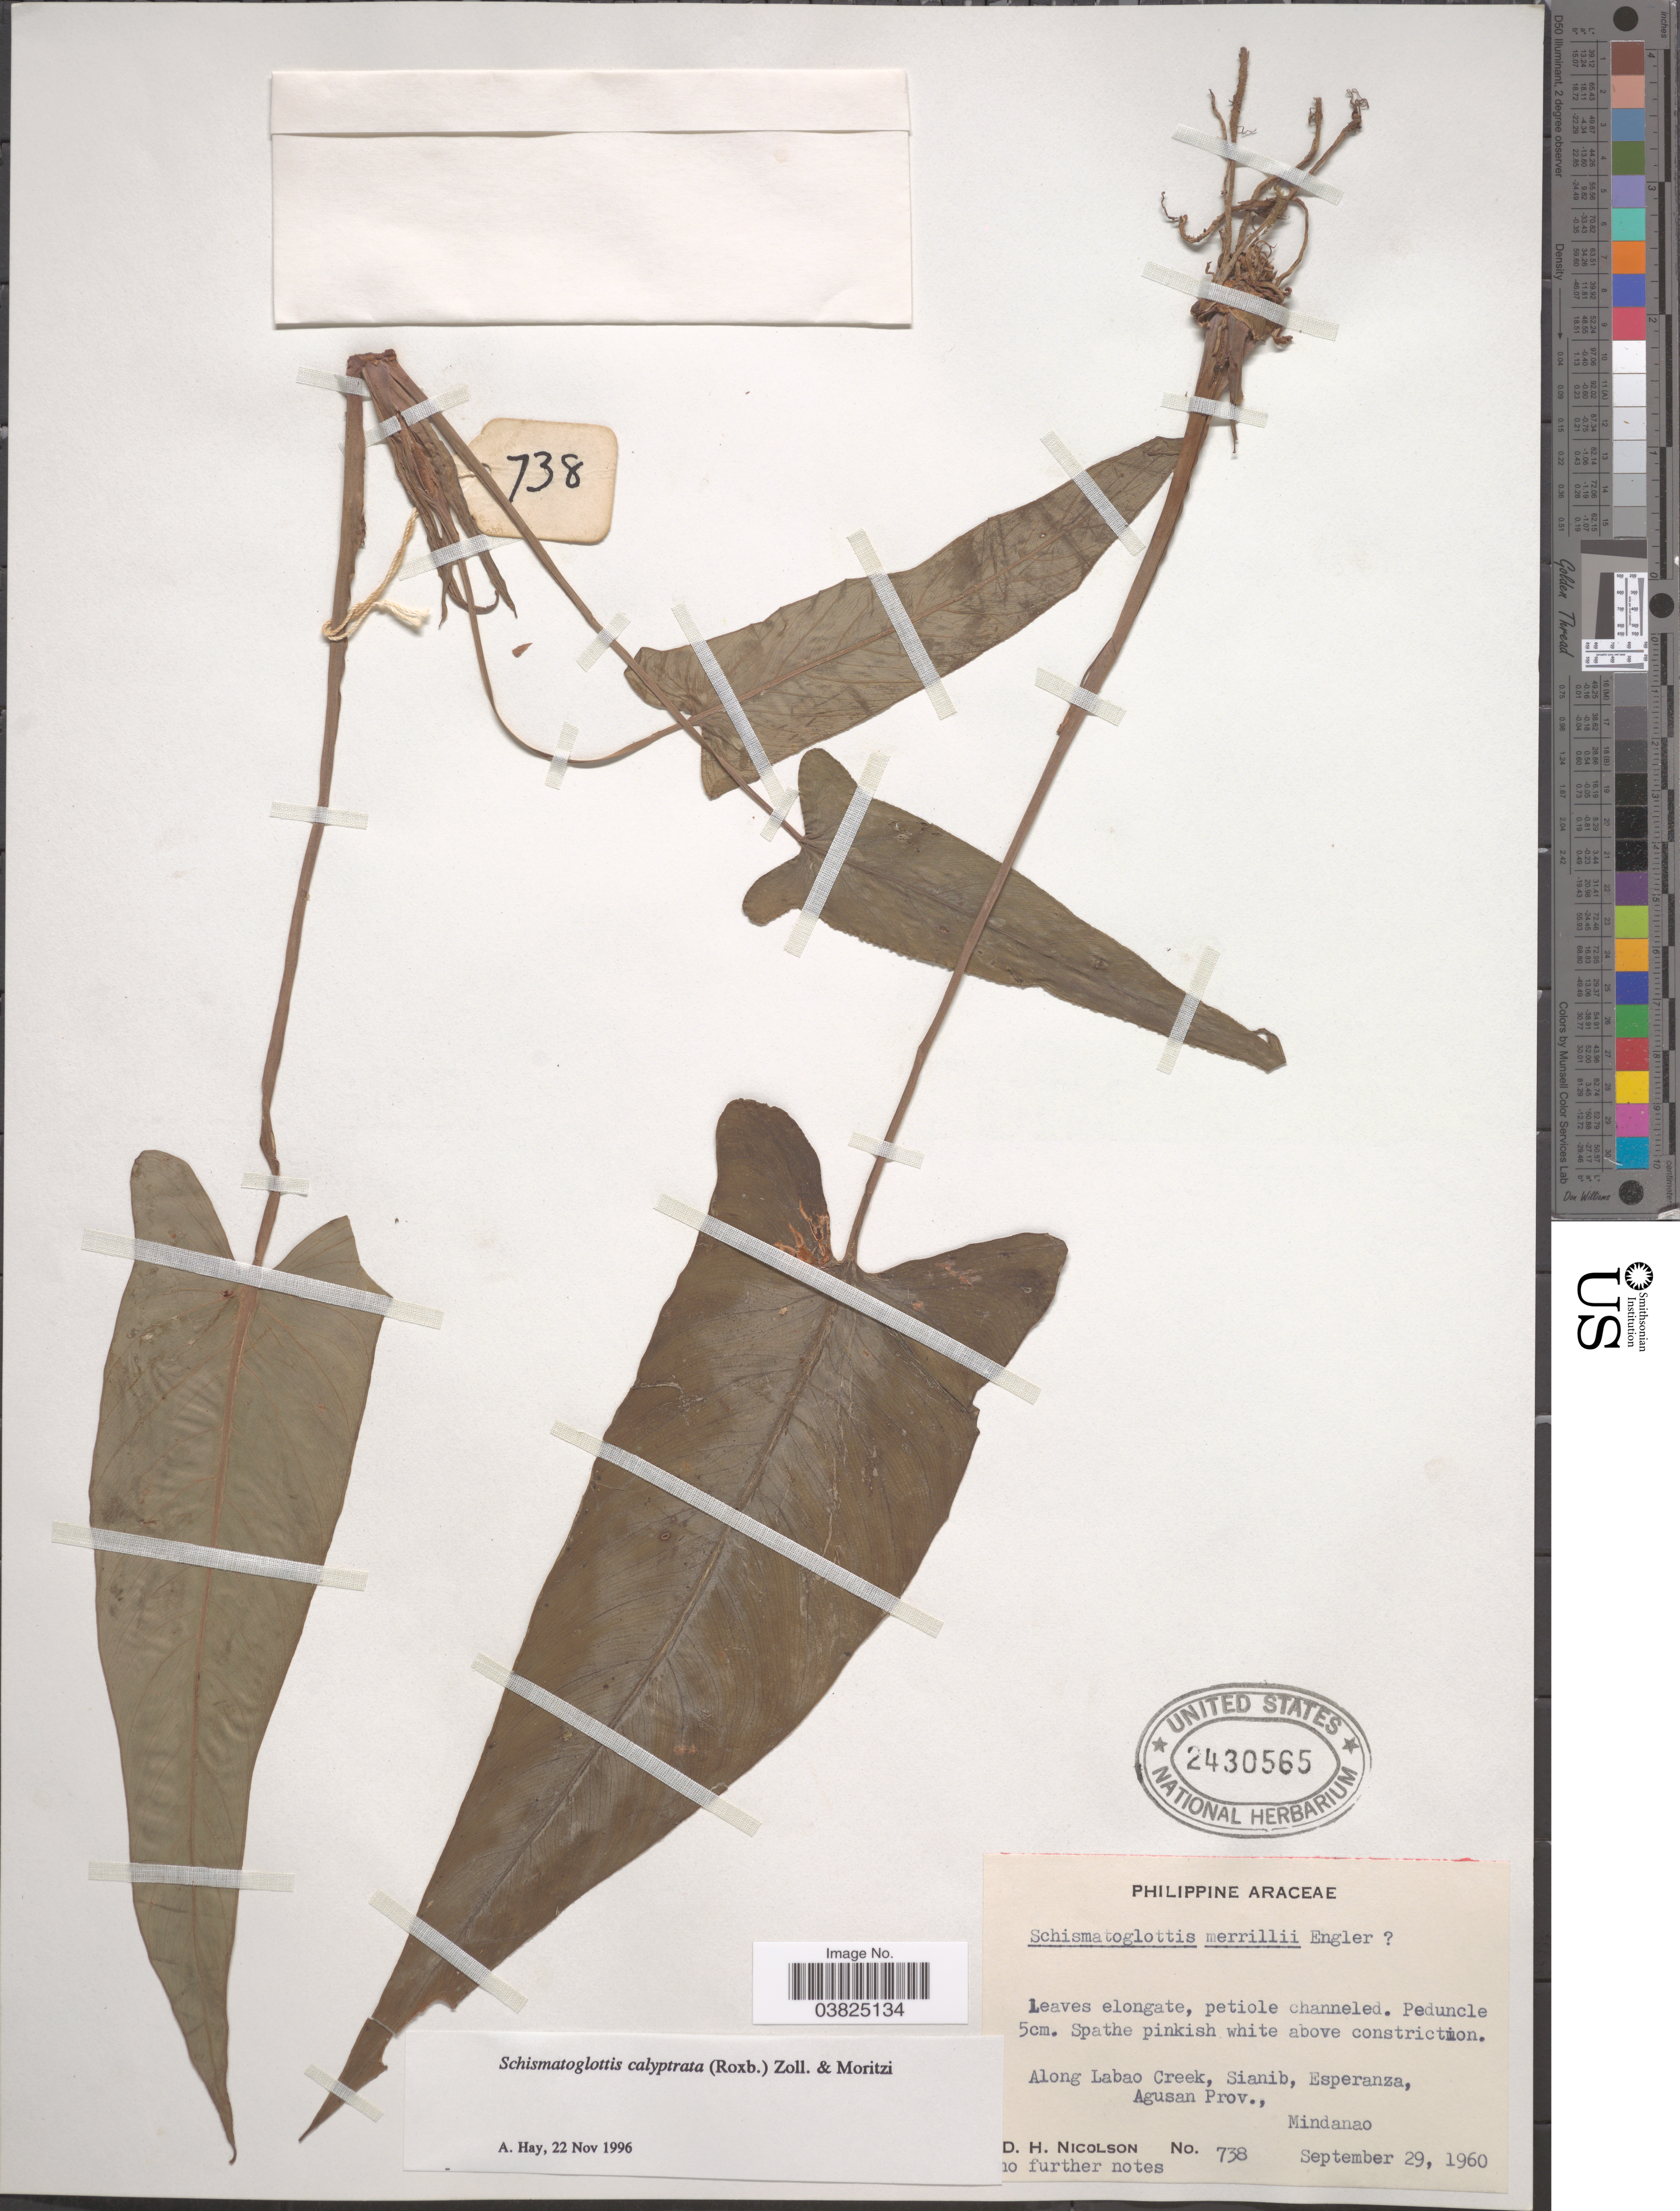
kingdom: Plantae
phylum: Tracheophyta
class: Liliopsida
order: Alismatales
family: Araceae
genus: Schismatoglottis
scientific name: Schismatoglottis calyptrata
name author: Zoll. & Moritzi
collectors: D. H. Nicolson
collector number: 738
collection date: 1960-09-29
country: Philippines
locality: Along Labao Creek, Sianib, Esperanza, Agusan Prov., Mindanao.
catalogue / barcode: US 2430565